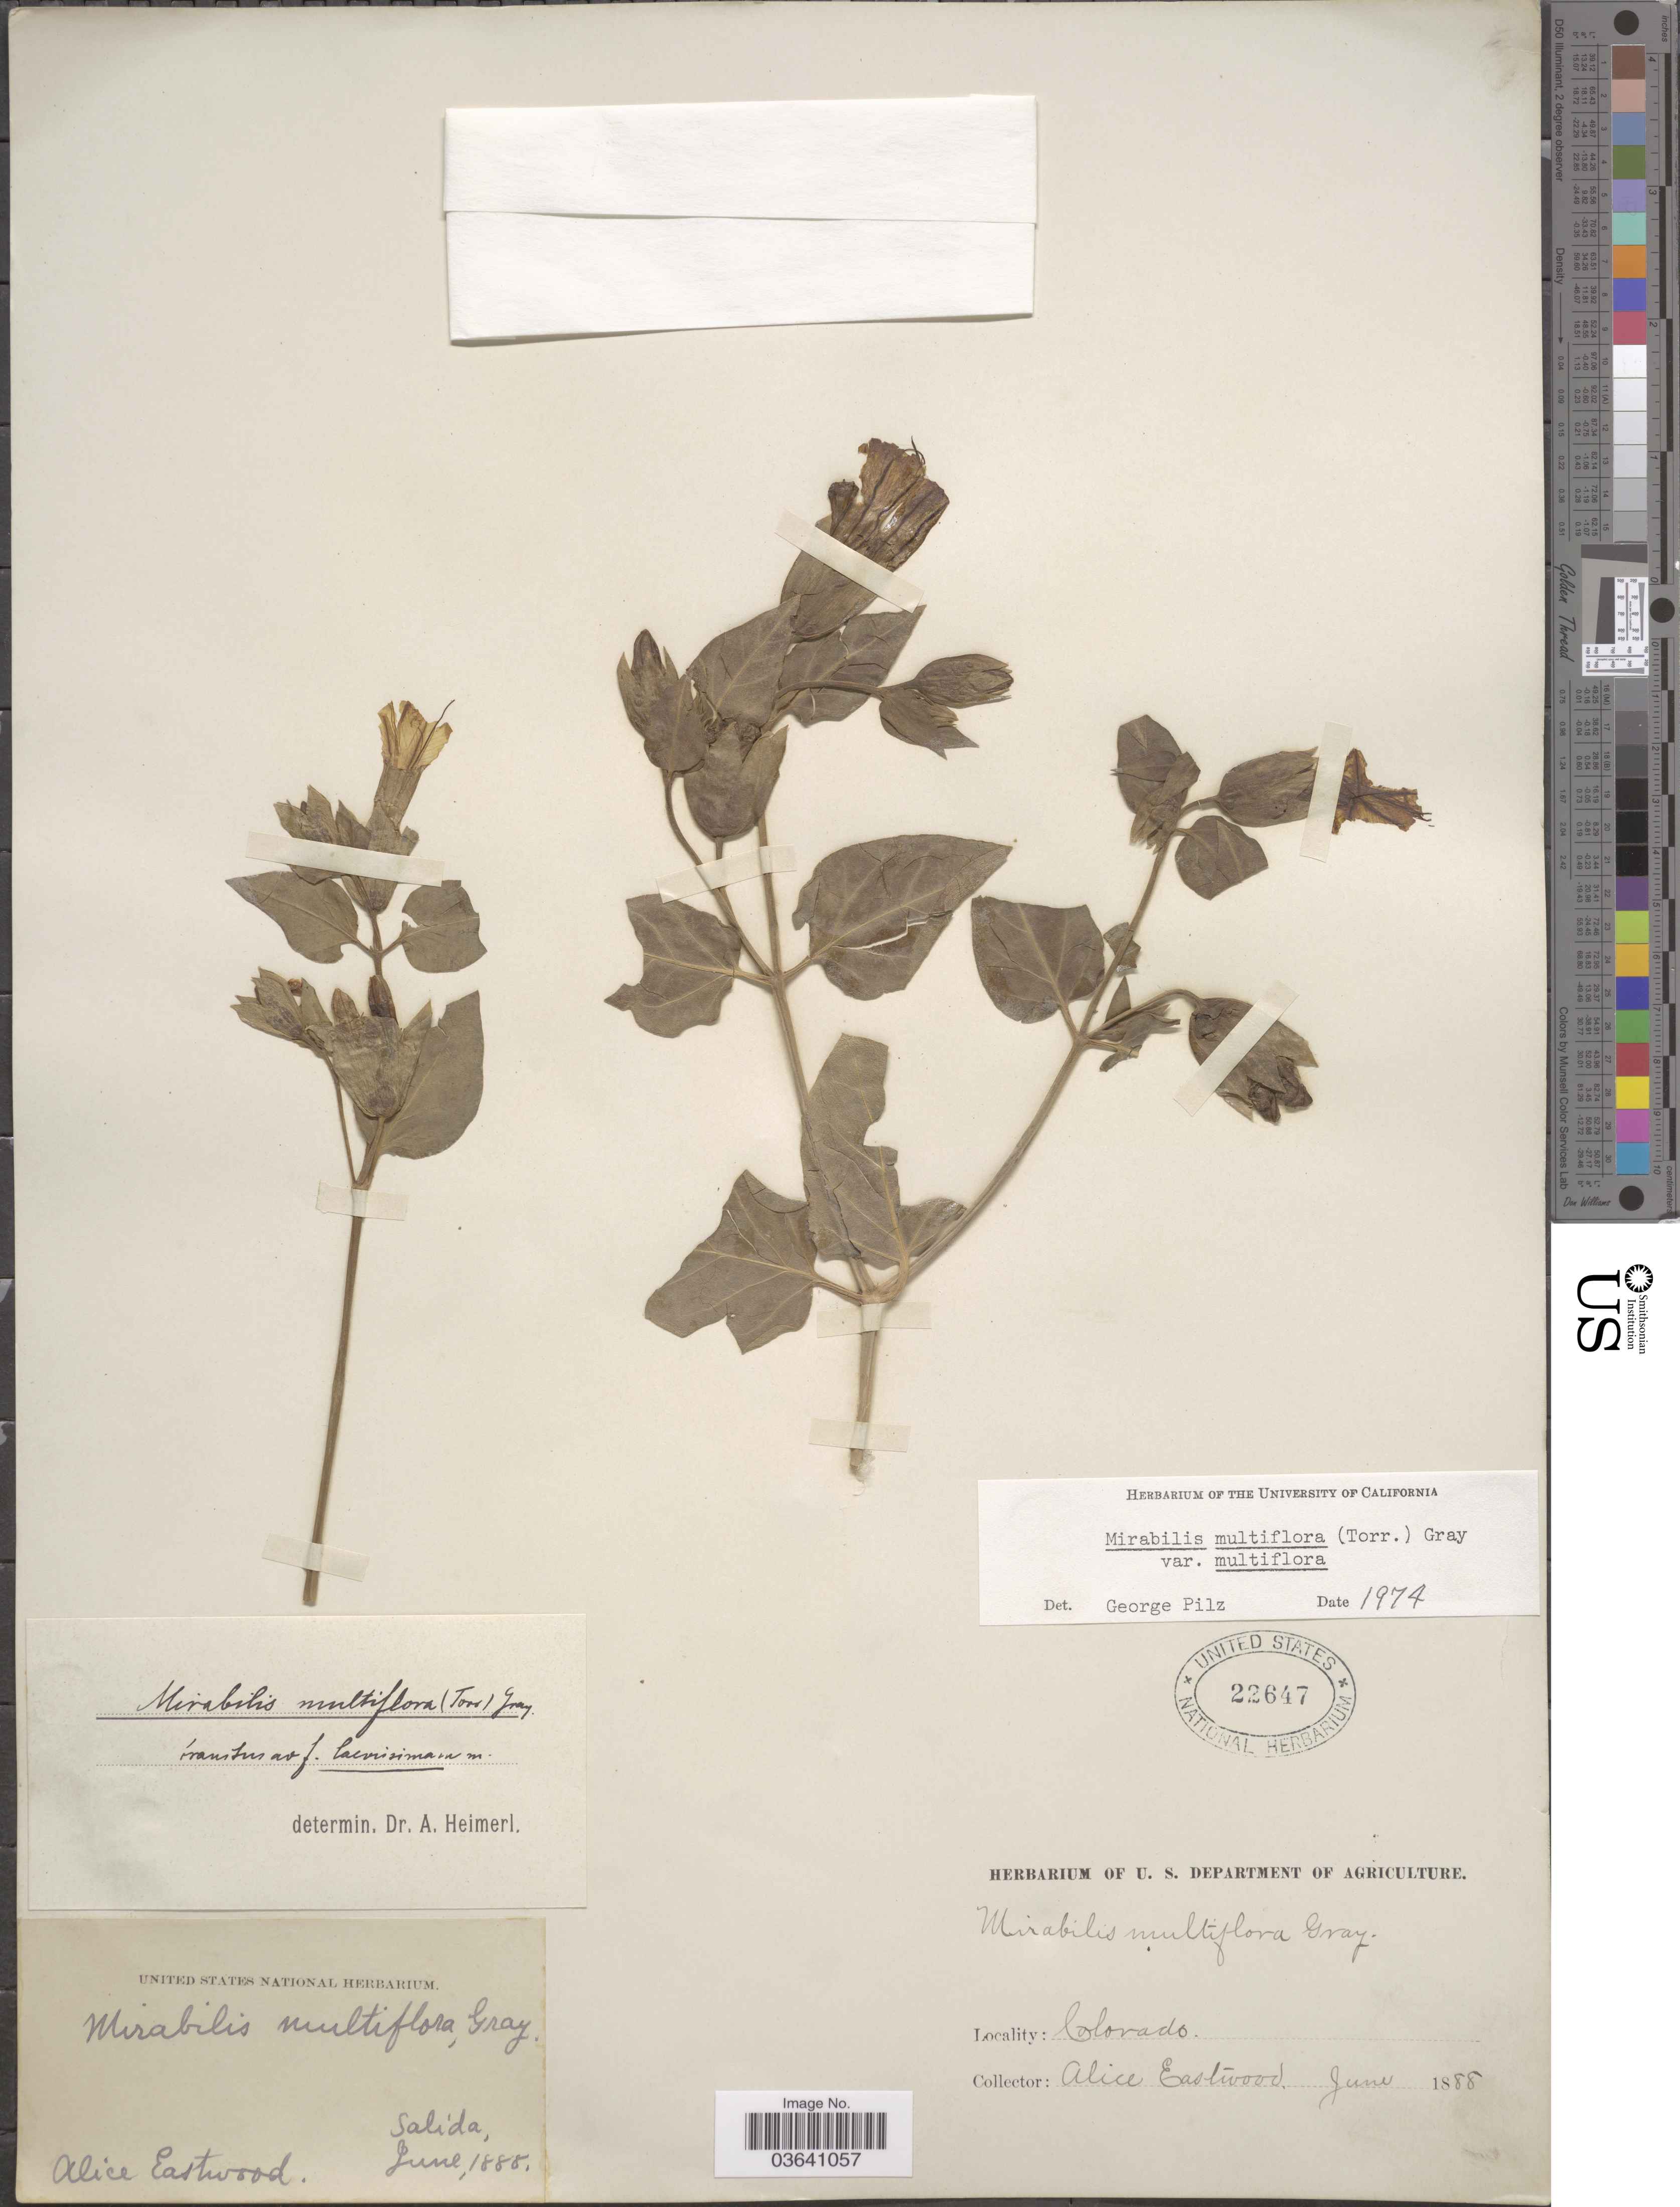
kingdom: Plantae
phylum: Tracheophyta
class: Magnoliopsida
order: Caryophyllales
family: Nyctaginaceae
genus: Mirabilis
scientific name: Mirabilis multiflora var. multiflora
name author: (Torr.) A. Gray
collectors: A. Eastwood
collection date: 1888-06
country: United States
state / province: Colorado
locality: Salida.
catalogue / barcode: US 22647